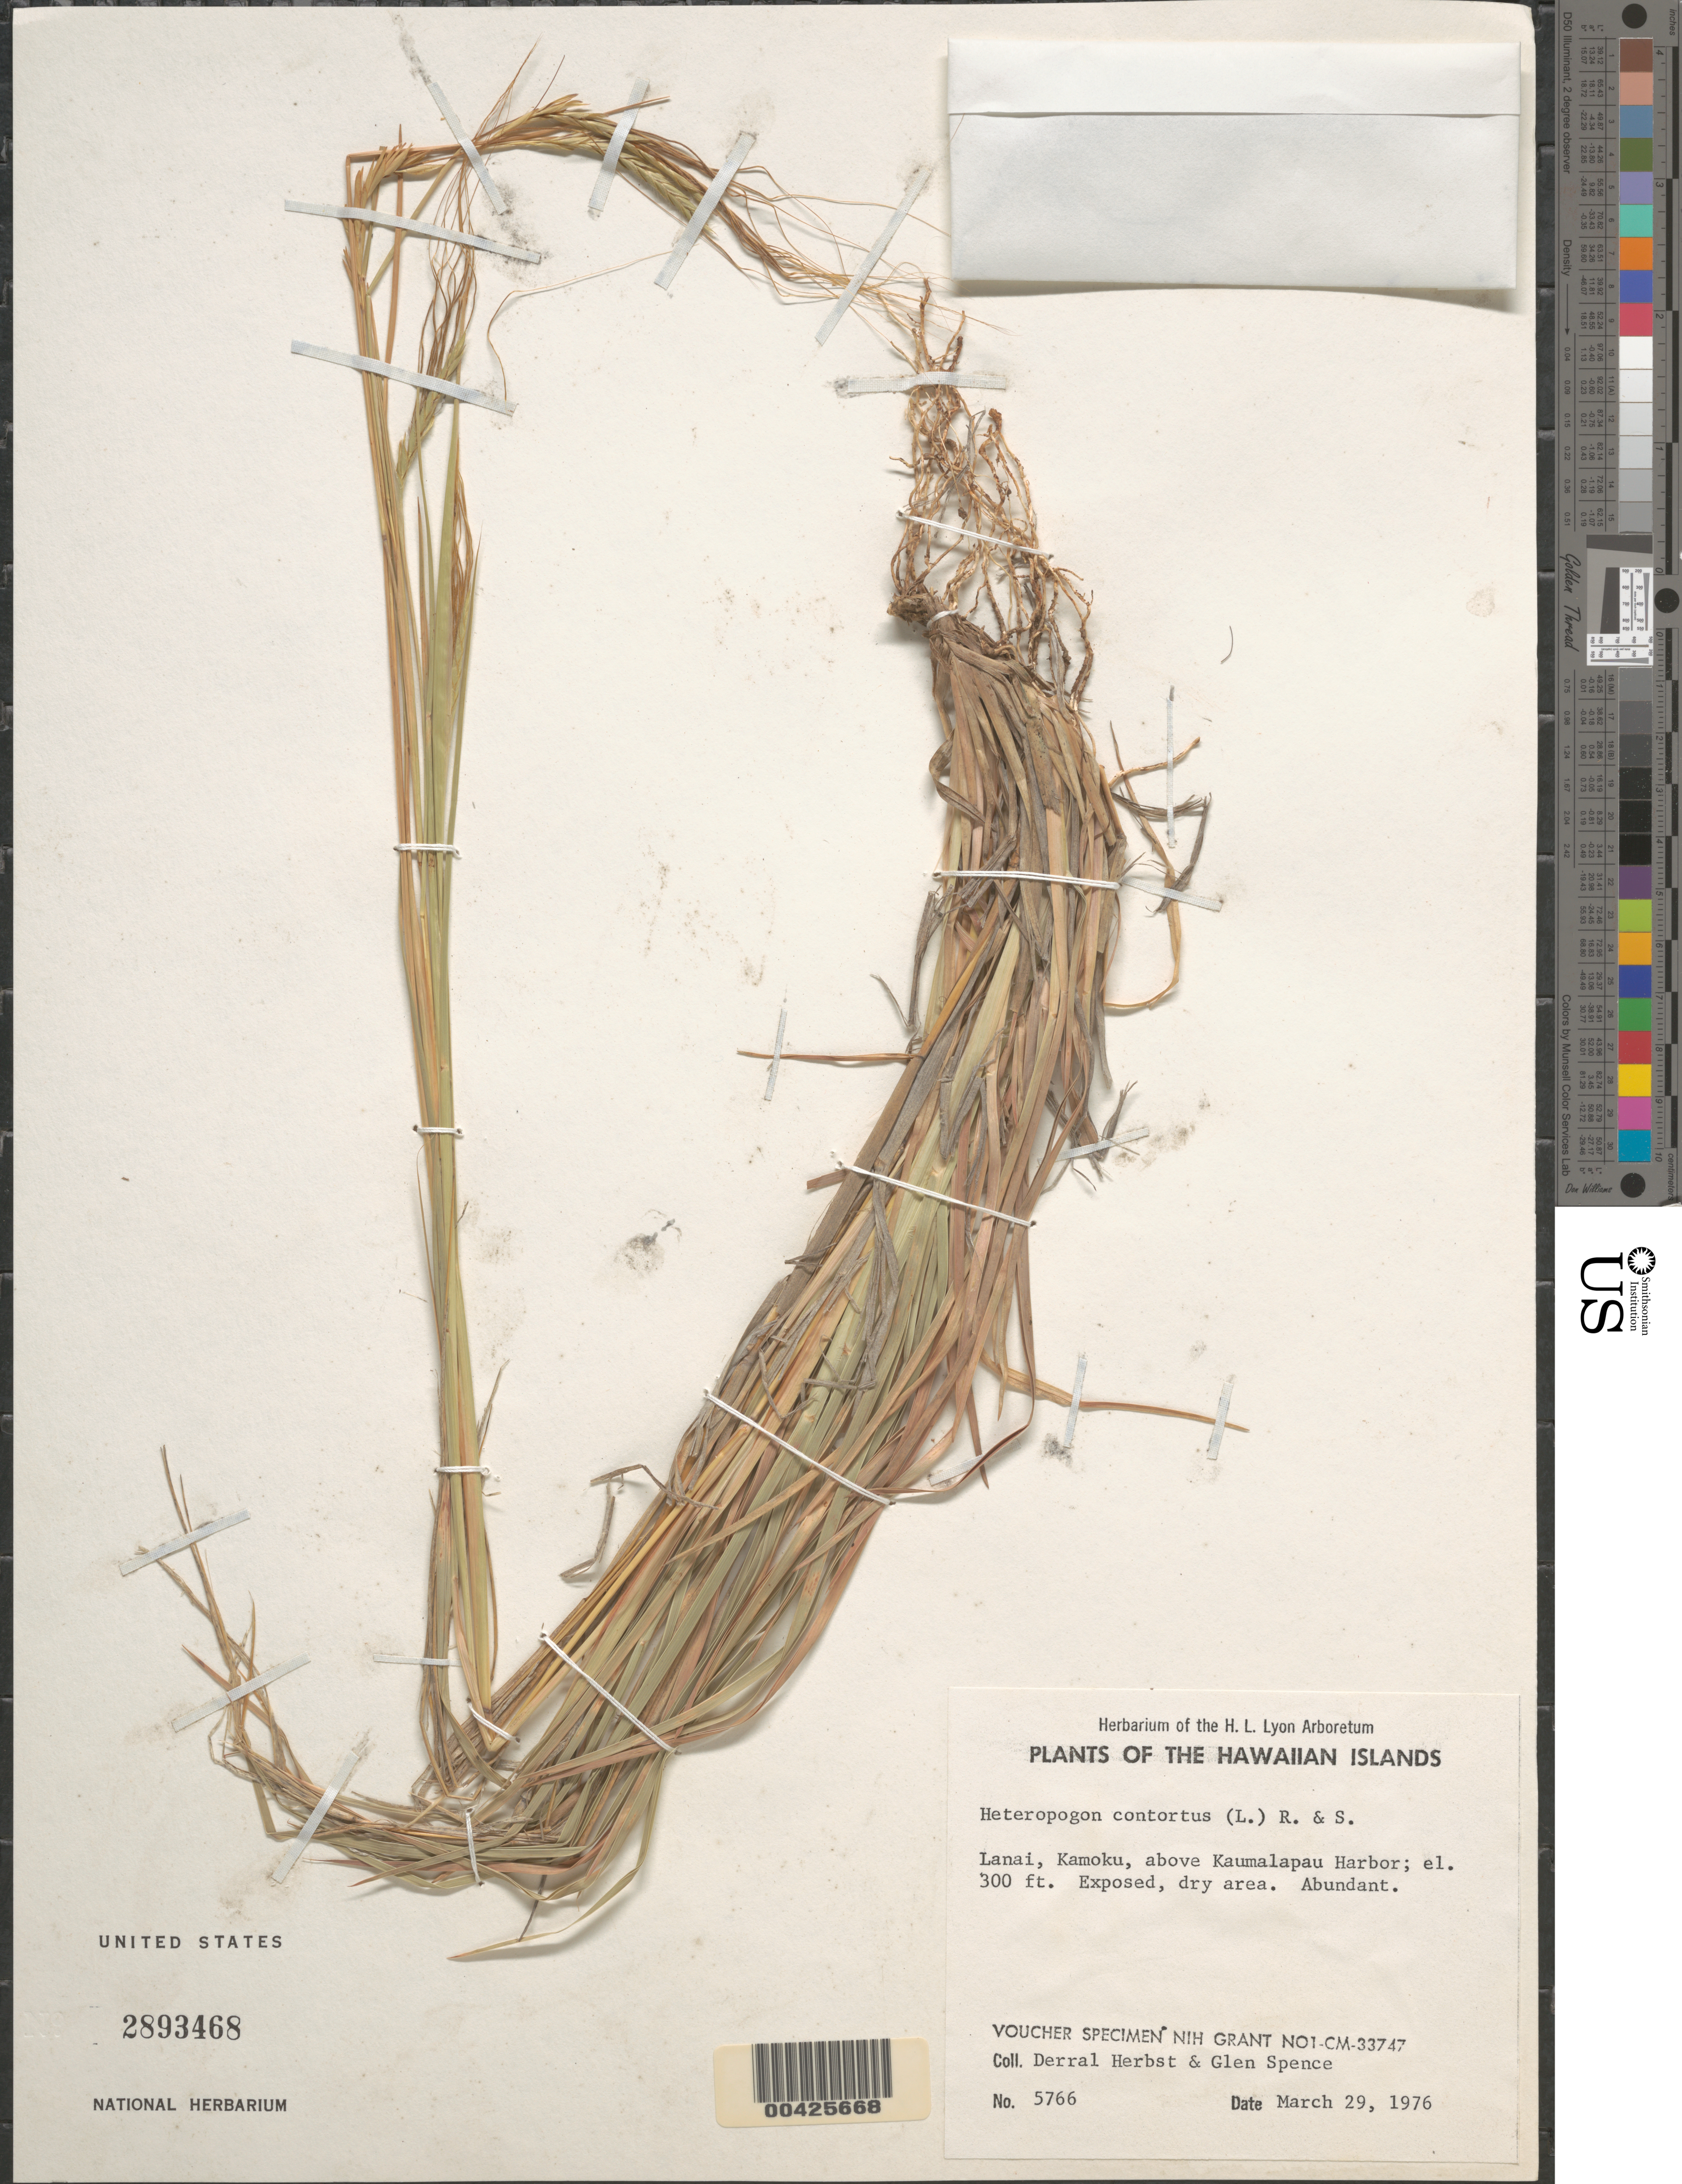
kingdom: Plantae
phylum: Tracheophyta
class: Liliopsida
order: Poales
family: Poaceae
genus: Heteropogon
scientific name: Heteropogon contortus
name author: (L.) P. Beauv. ex Roem. & Schult.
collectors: D. R. Herbst & G. Spence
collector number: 5766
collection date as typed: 29 Mar 1976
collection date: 1976-03-29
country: United States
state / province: Hawaii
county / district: Maui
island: Lana'i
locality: Kamoku, above Kaumalapau Harbor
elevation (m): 91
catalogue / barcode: US 2893468